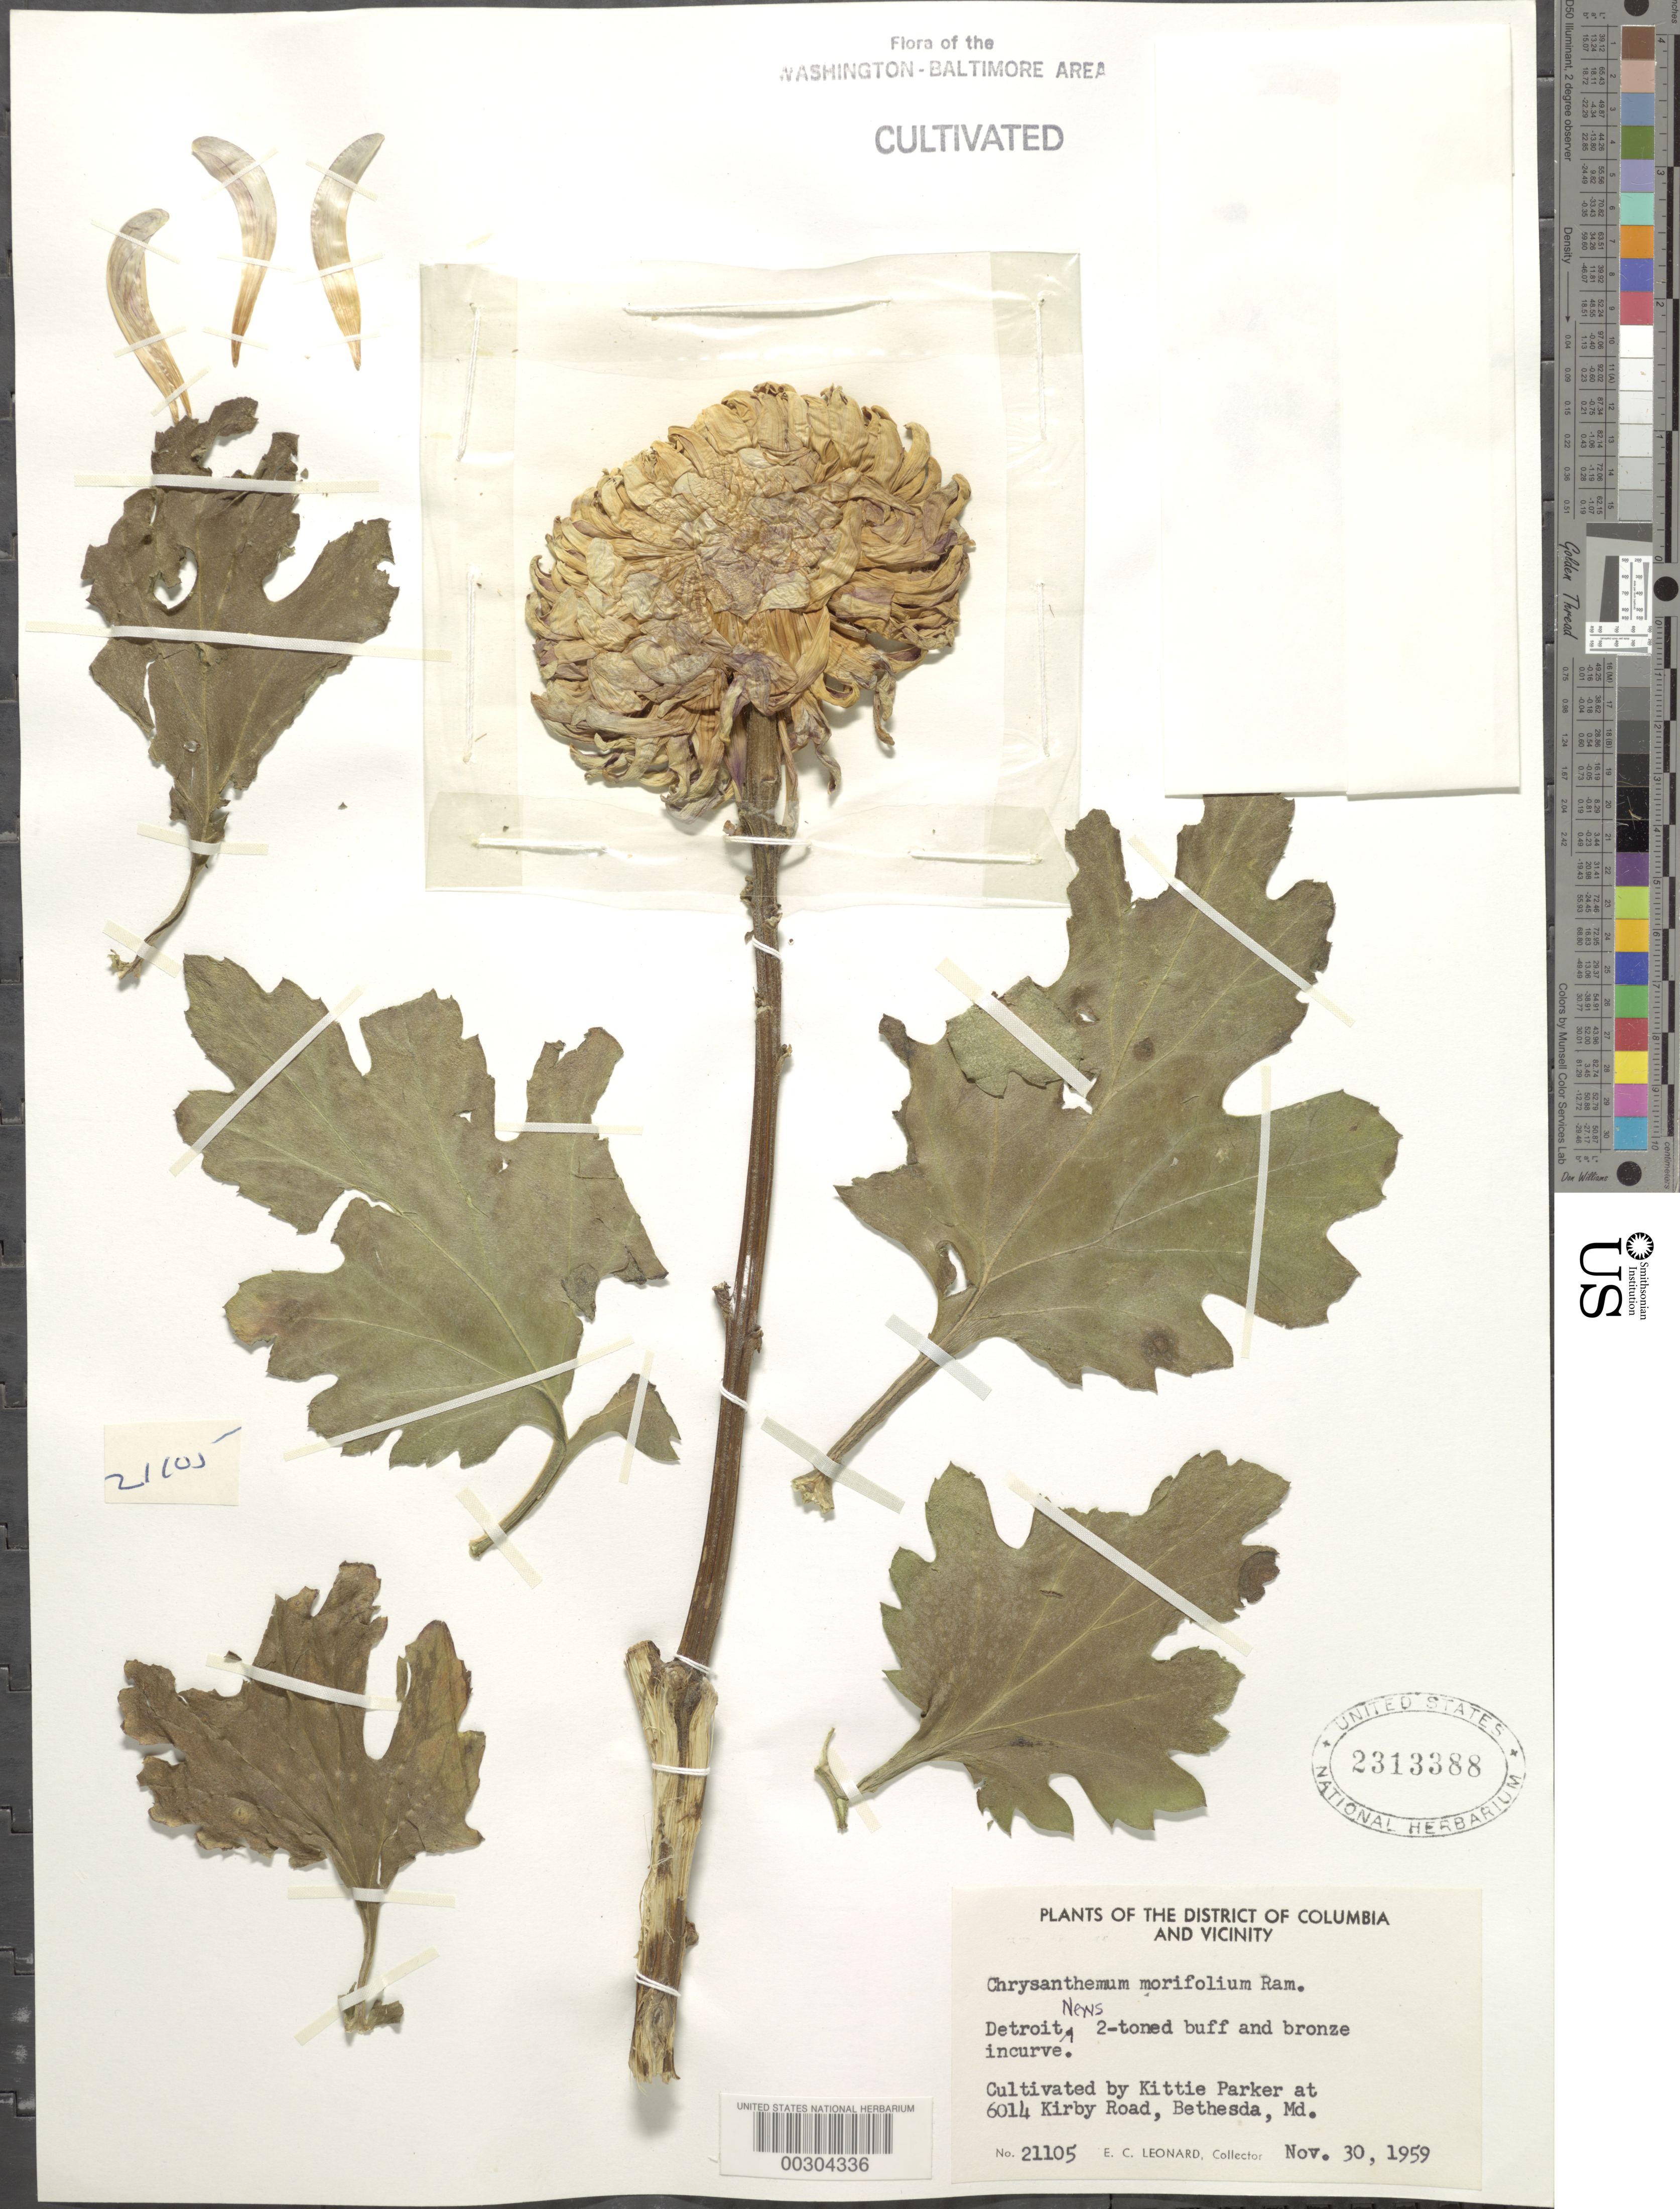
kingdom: Plantae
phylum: Tracheophyta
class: Magnoliopsida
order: Asterales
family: Asteraceae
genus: Chrysanthemum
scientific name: Chrysanthemum morifolium 'Detroit News'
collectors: E. C. Leonard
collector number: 21105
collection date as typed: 30 Nov 1959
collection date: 1959-11-30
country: United States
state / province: Maryland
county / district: Montgomery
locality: Bethesda, 6014 Kirby Rd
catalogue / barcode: US 2313388